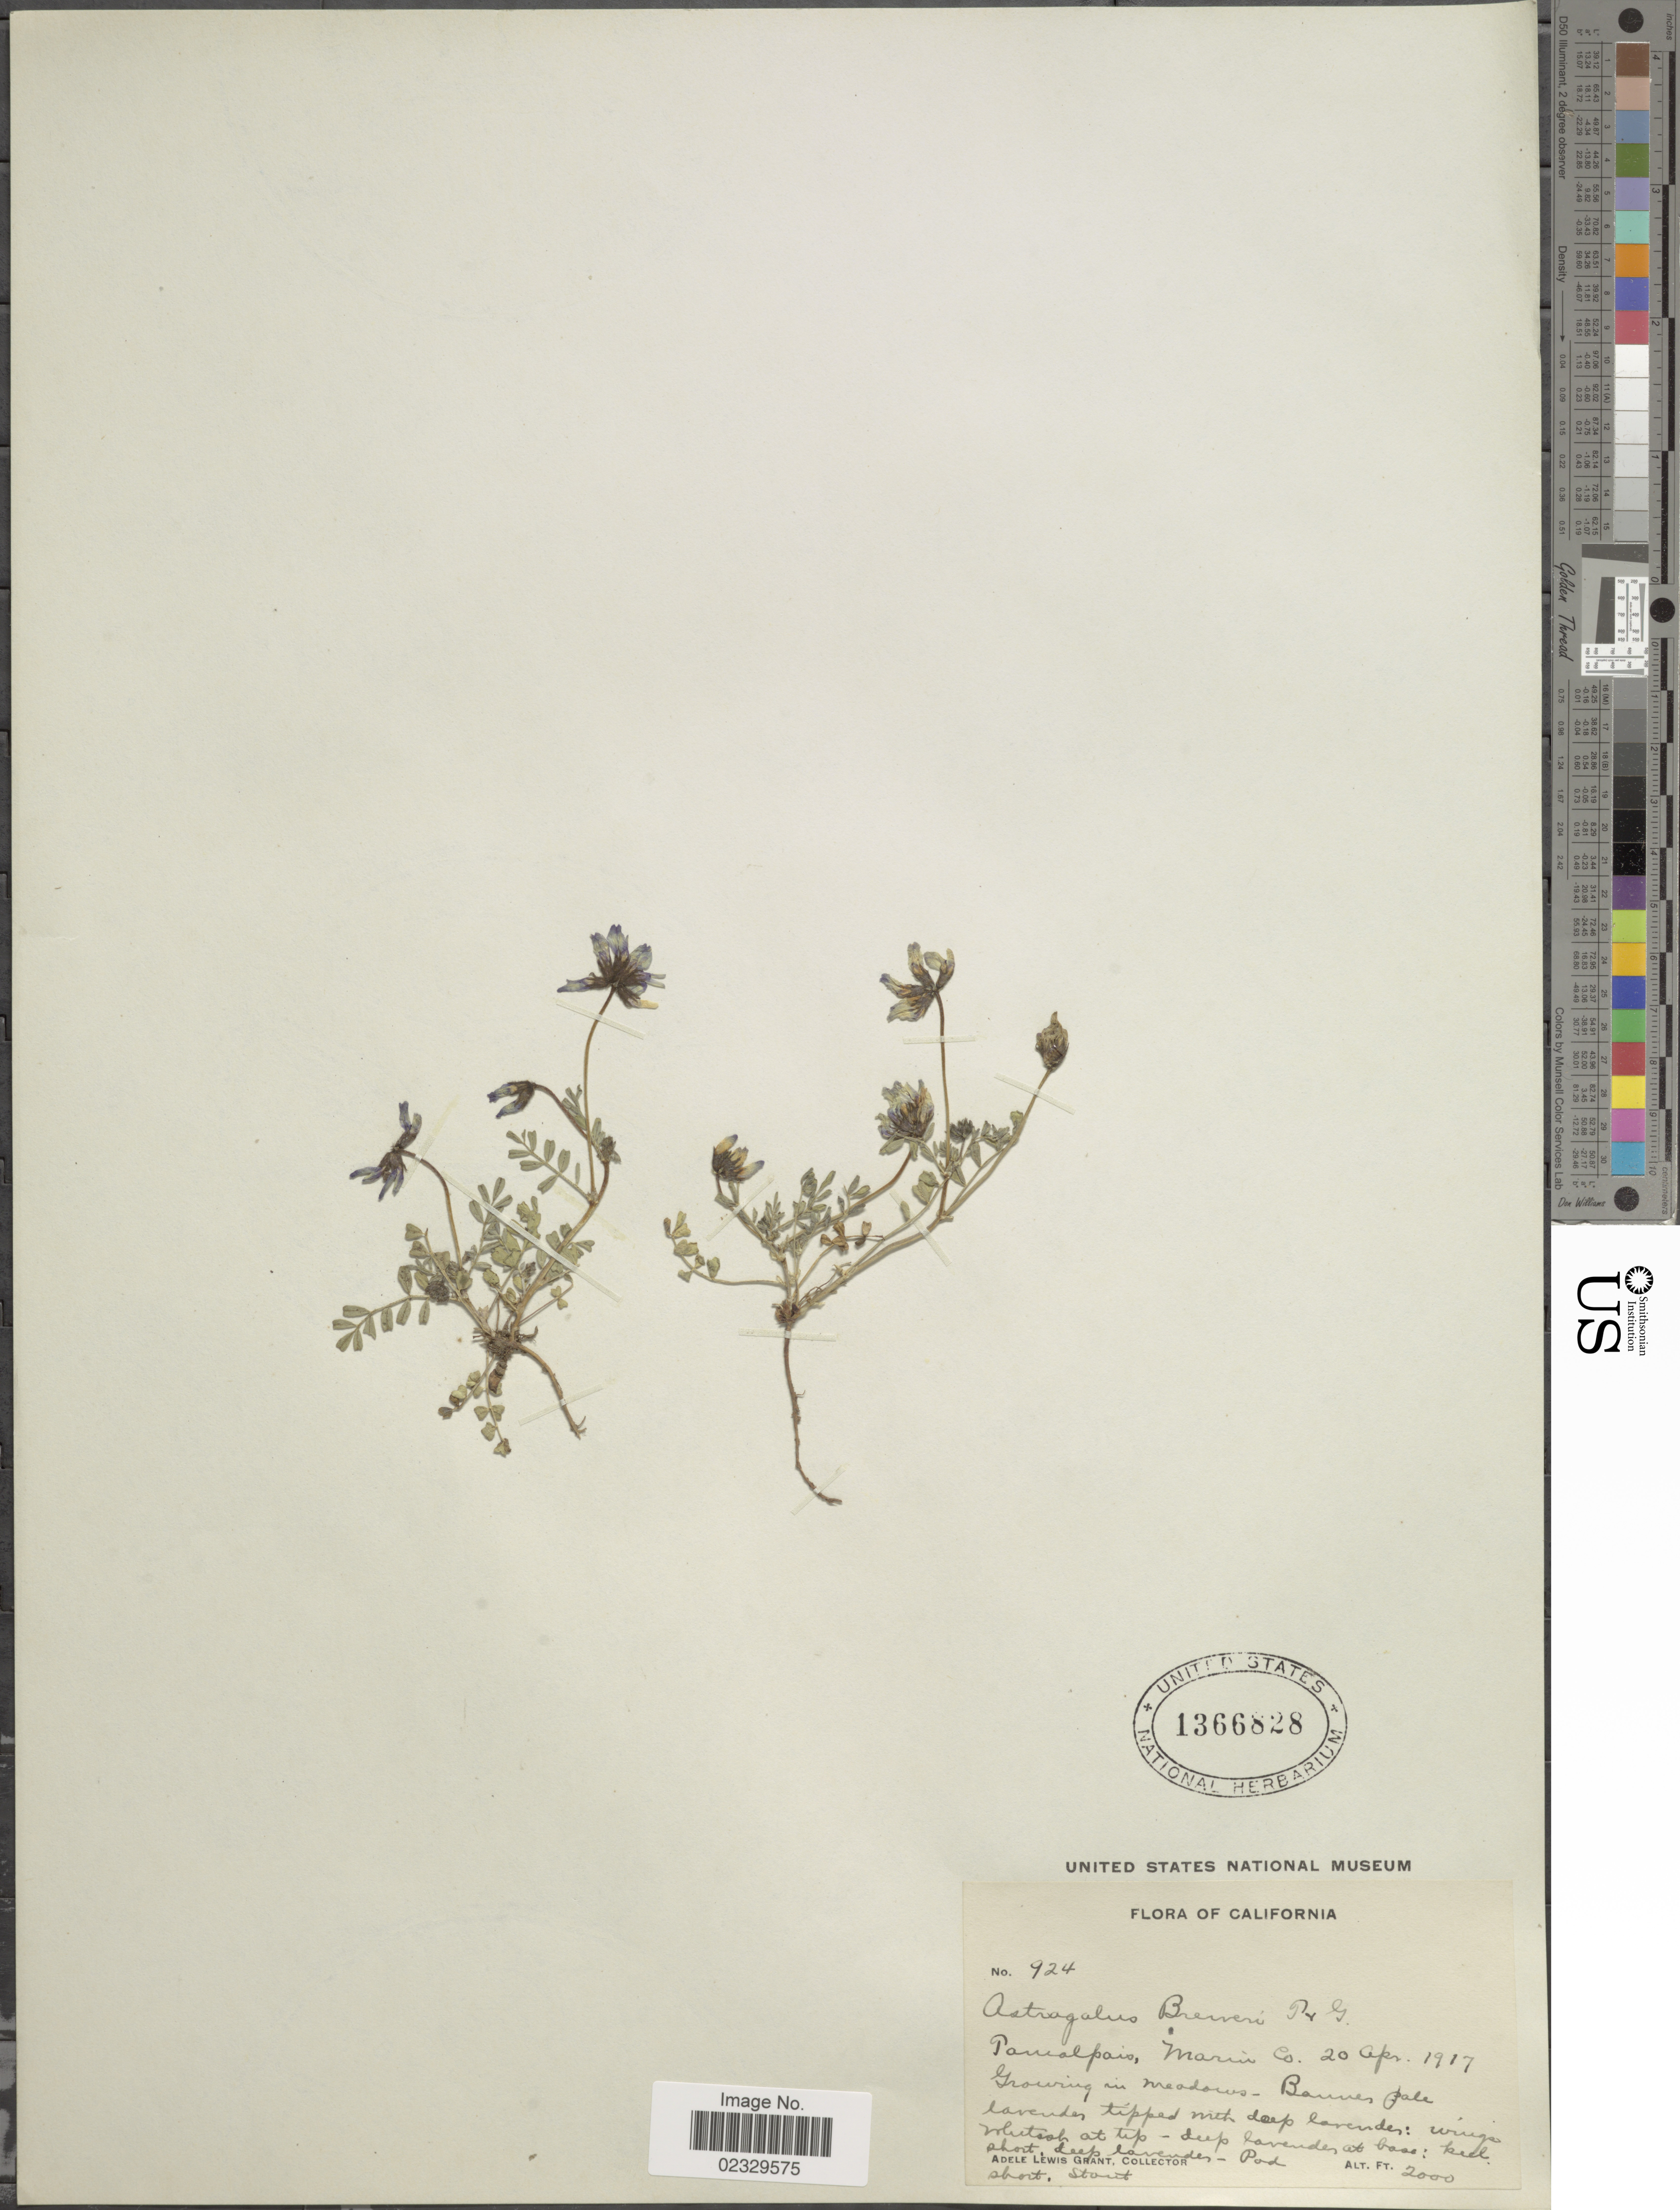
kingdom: Plantae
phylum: Tracheophyta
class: Magnoliopsida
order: Fabales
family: Fabaceae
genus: Astragalus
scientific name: Astragalus breweri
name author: A. Gray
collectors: A. L. Grant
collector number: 924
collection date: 1917-04-20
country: United States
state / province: California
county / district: Marin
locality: Tamalpais, Marin Co.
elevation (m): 610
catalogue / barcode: US 1366828